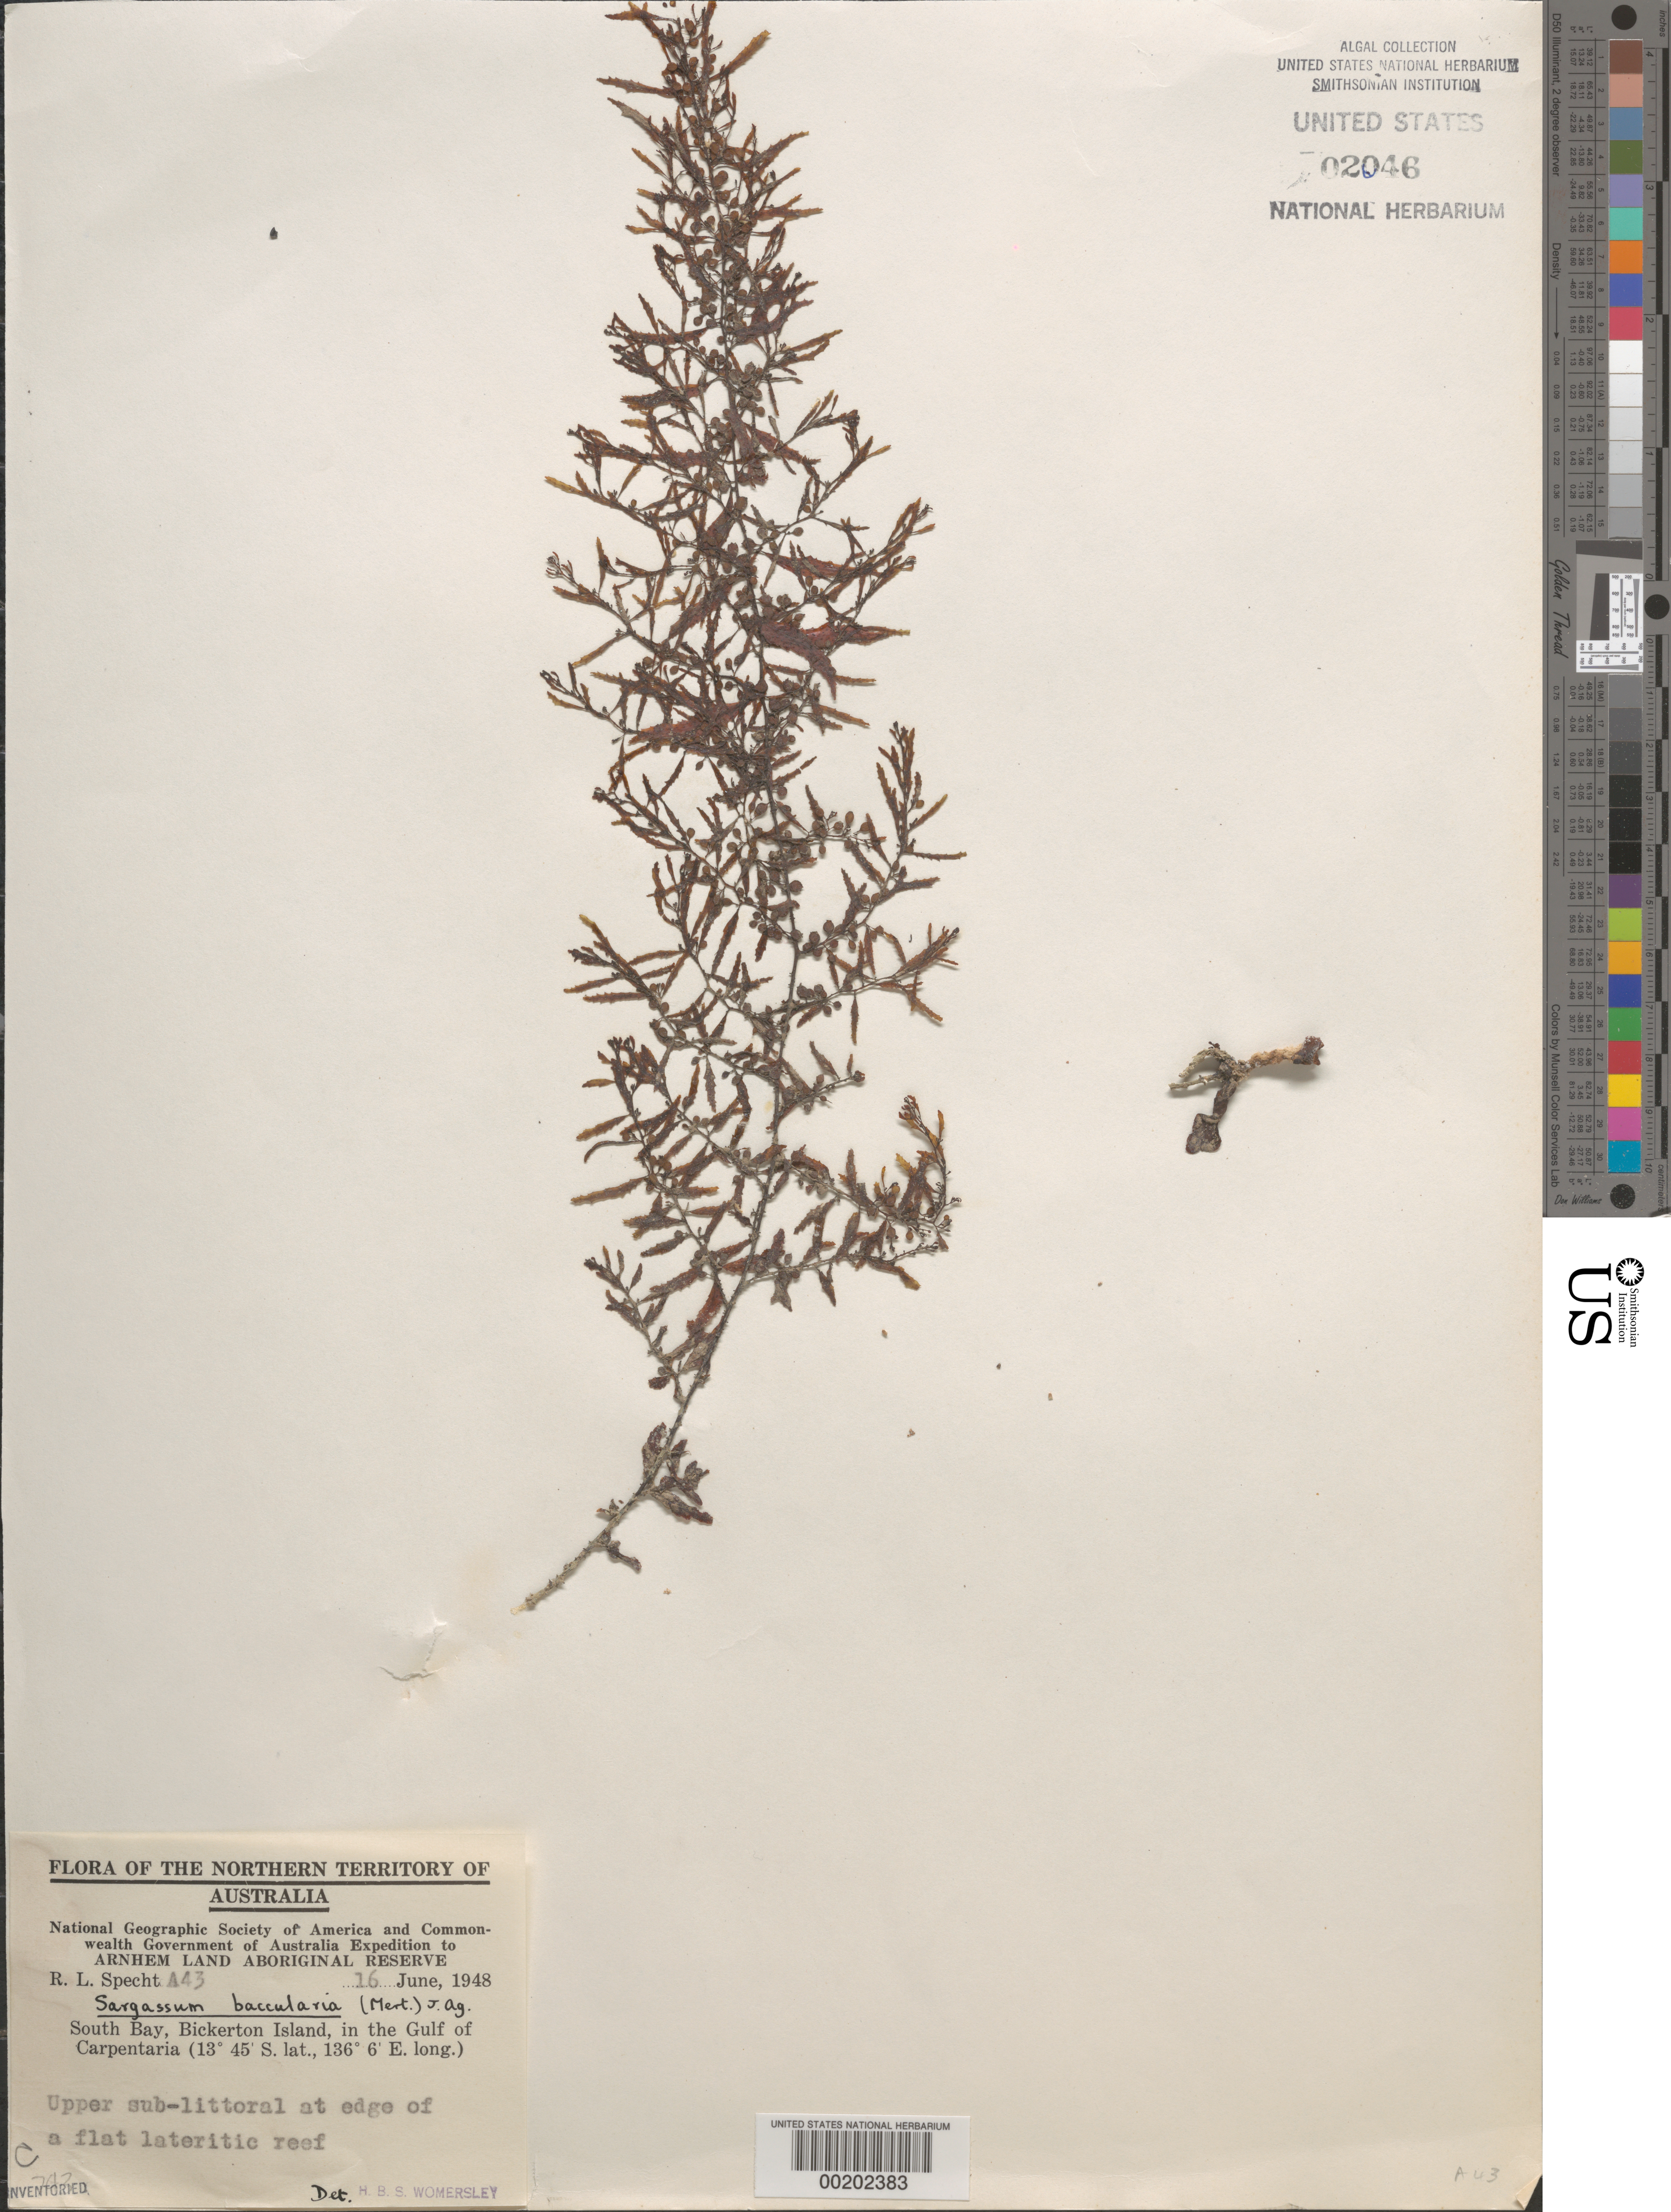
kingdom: Chromista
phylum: Ochrophyta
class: Phaeophyceae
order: Fucales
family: Sargassaceae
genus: Sargassum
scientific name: Sargassum baccularia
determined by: Womersley, H. B. S.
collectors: R. L. Specht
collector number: A43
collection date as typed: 16 Jun 1948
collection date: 1948-06-16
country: Australia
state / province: Northern Territory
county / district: East Arnhem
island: Bickerton Island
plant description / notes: National Geographic Society of America and Commonwealth Government of Australia Expedition to Arnhem Land Aboriginal Reserve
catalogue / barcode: US 2046